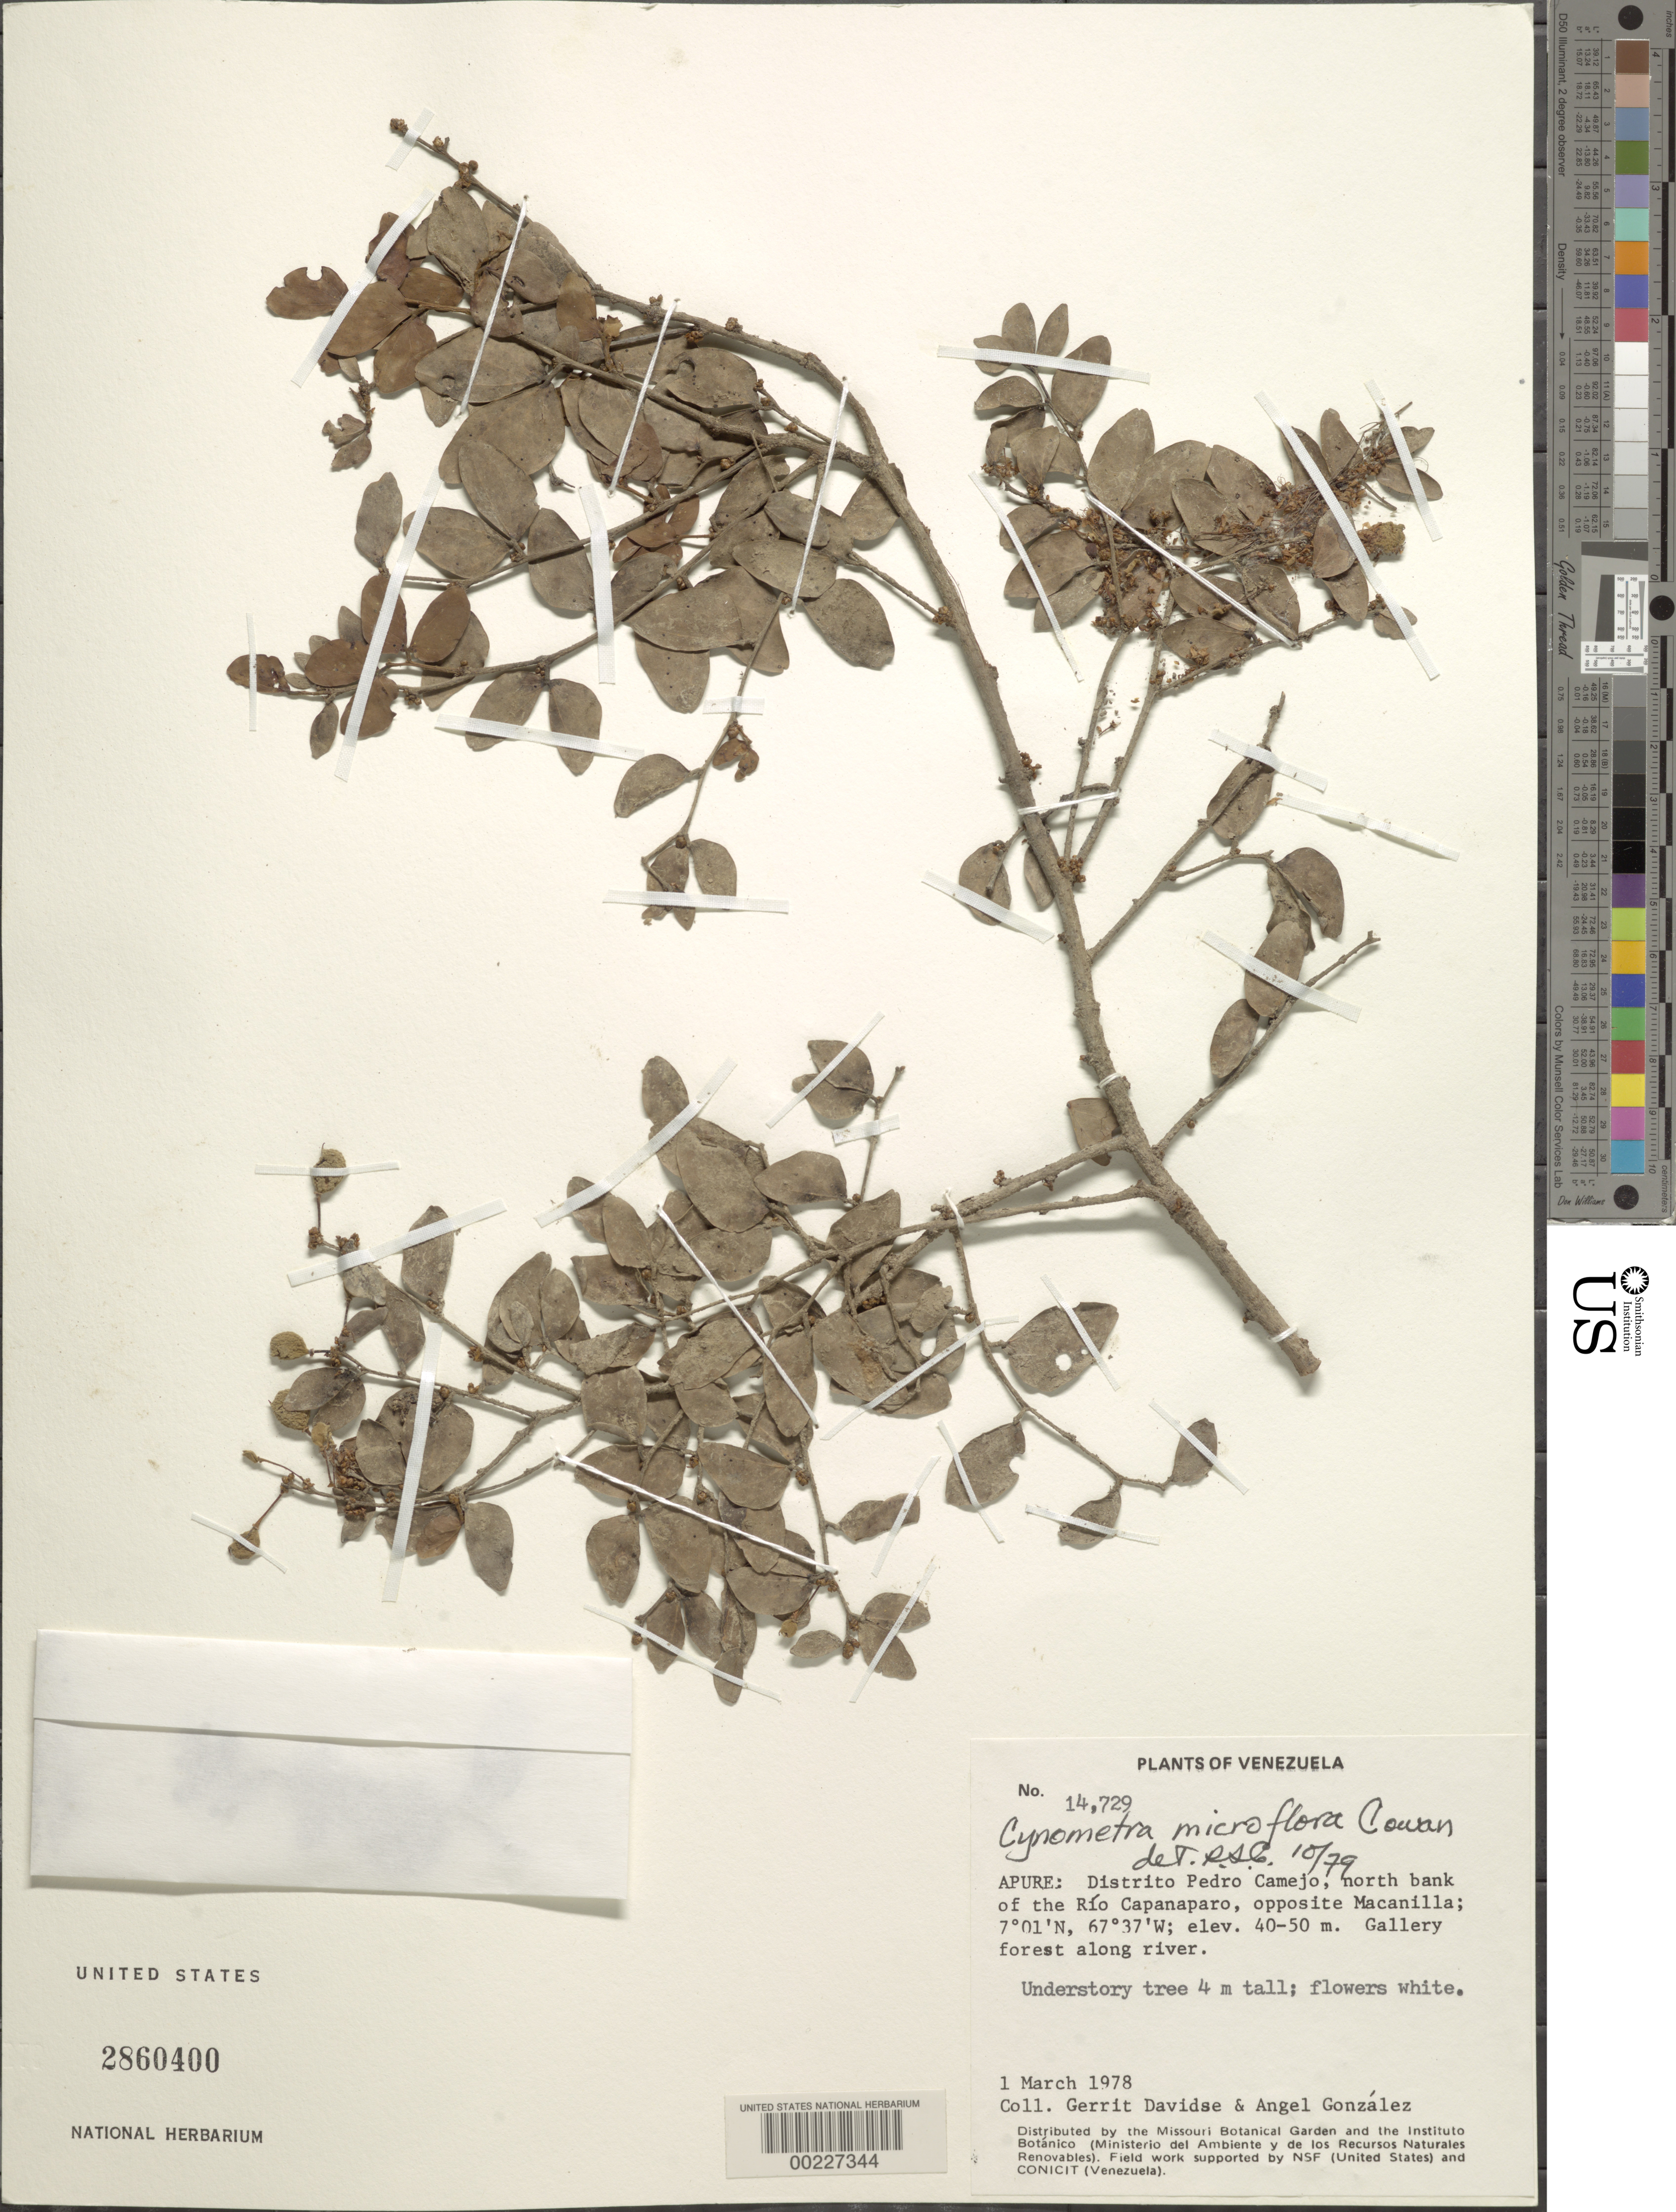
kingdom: Plantae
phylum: Tracheophyta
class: Magnoliopsida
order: Fabales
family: Fabaceae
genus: Cynometra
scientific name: Cynometra microflora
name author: R.S. Cowan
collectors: G. Davidse & A. C. González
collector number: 14729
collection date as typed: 01 Mar 1978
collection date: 1978-03-01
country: Venezuela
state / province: Apure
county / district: Pedro Camejo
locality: N bank of the rio capanaparo, opposite of macanilla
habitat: Gallery forest along river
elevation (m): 40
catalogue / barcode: US 2860400